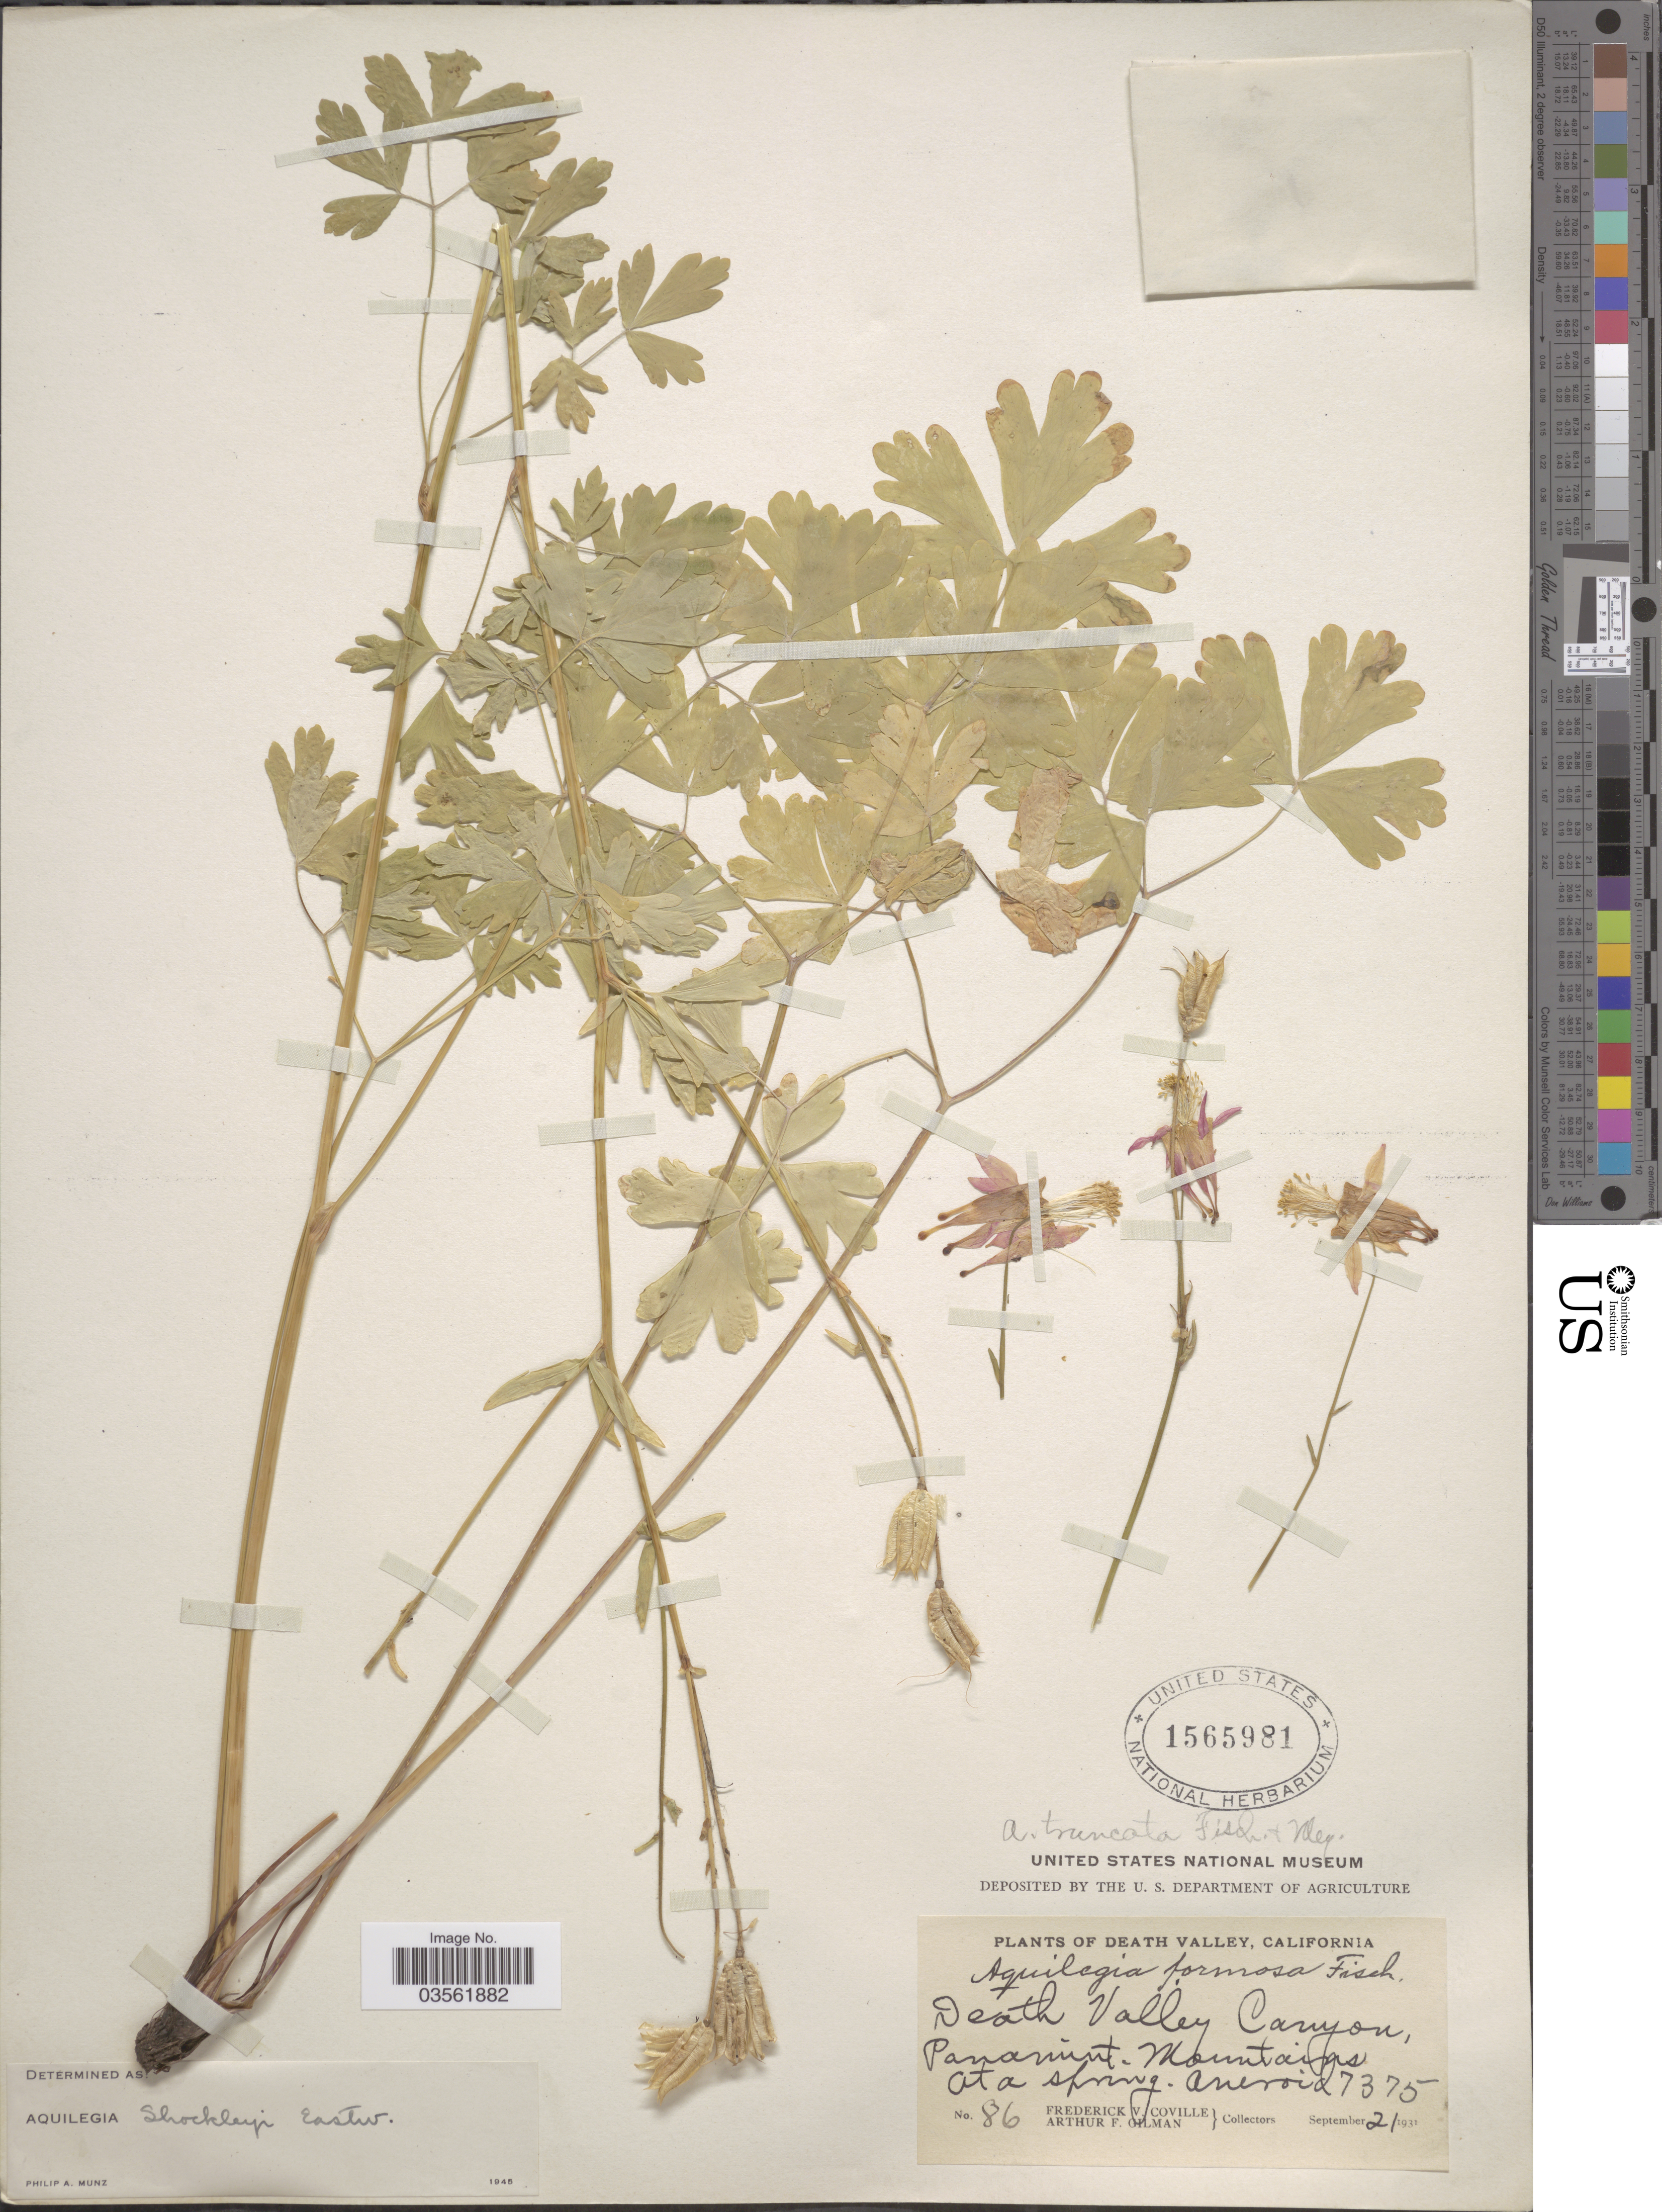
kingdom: Plantae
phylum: Tracheophyta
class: Magnoliopsida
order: Ranunculales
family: Ranunculaceae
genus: Aquilegia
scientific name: Aquilegia shockleyi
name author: Eastw.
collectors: F. V. Coville & A. Gilman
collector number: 86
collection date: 1931-09-21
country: United States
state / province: California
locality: Death Valley. Death Valley Canyon, Panamint. Mountains at a spring.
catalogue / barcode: US 1565981